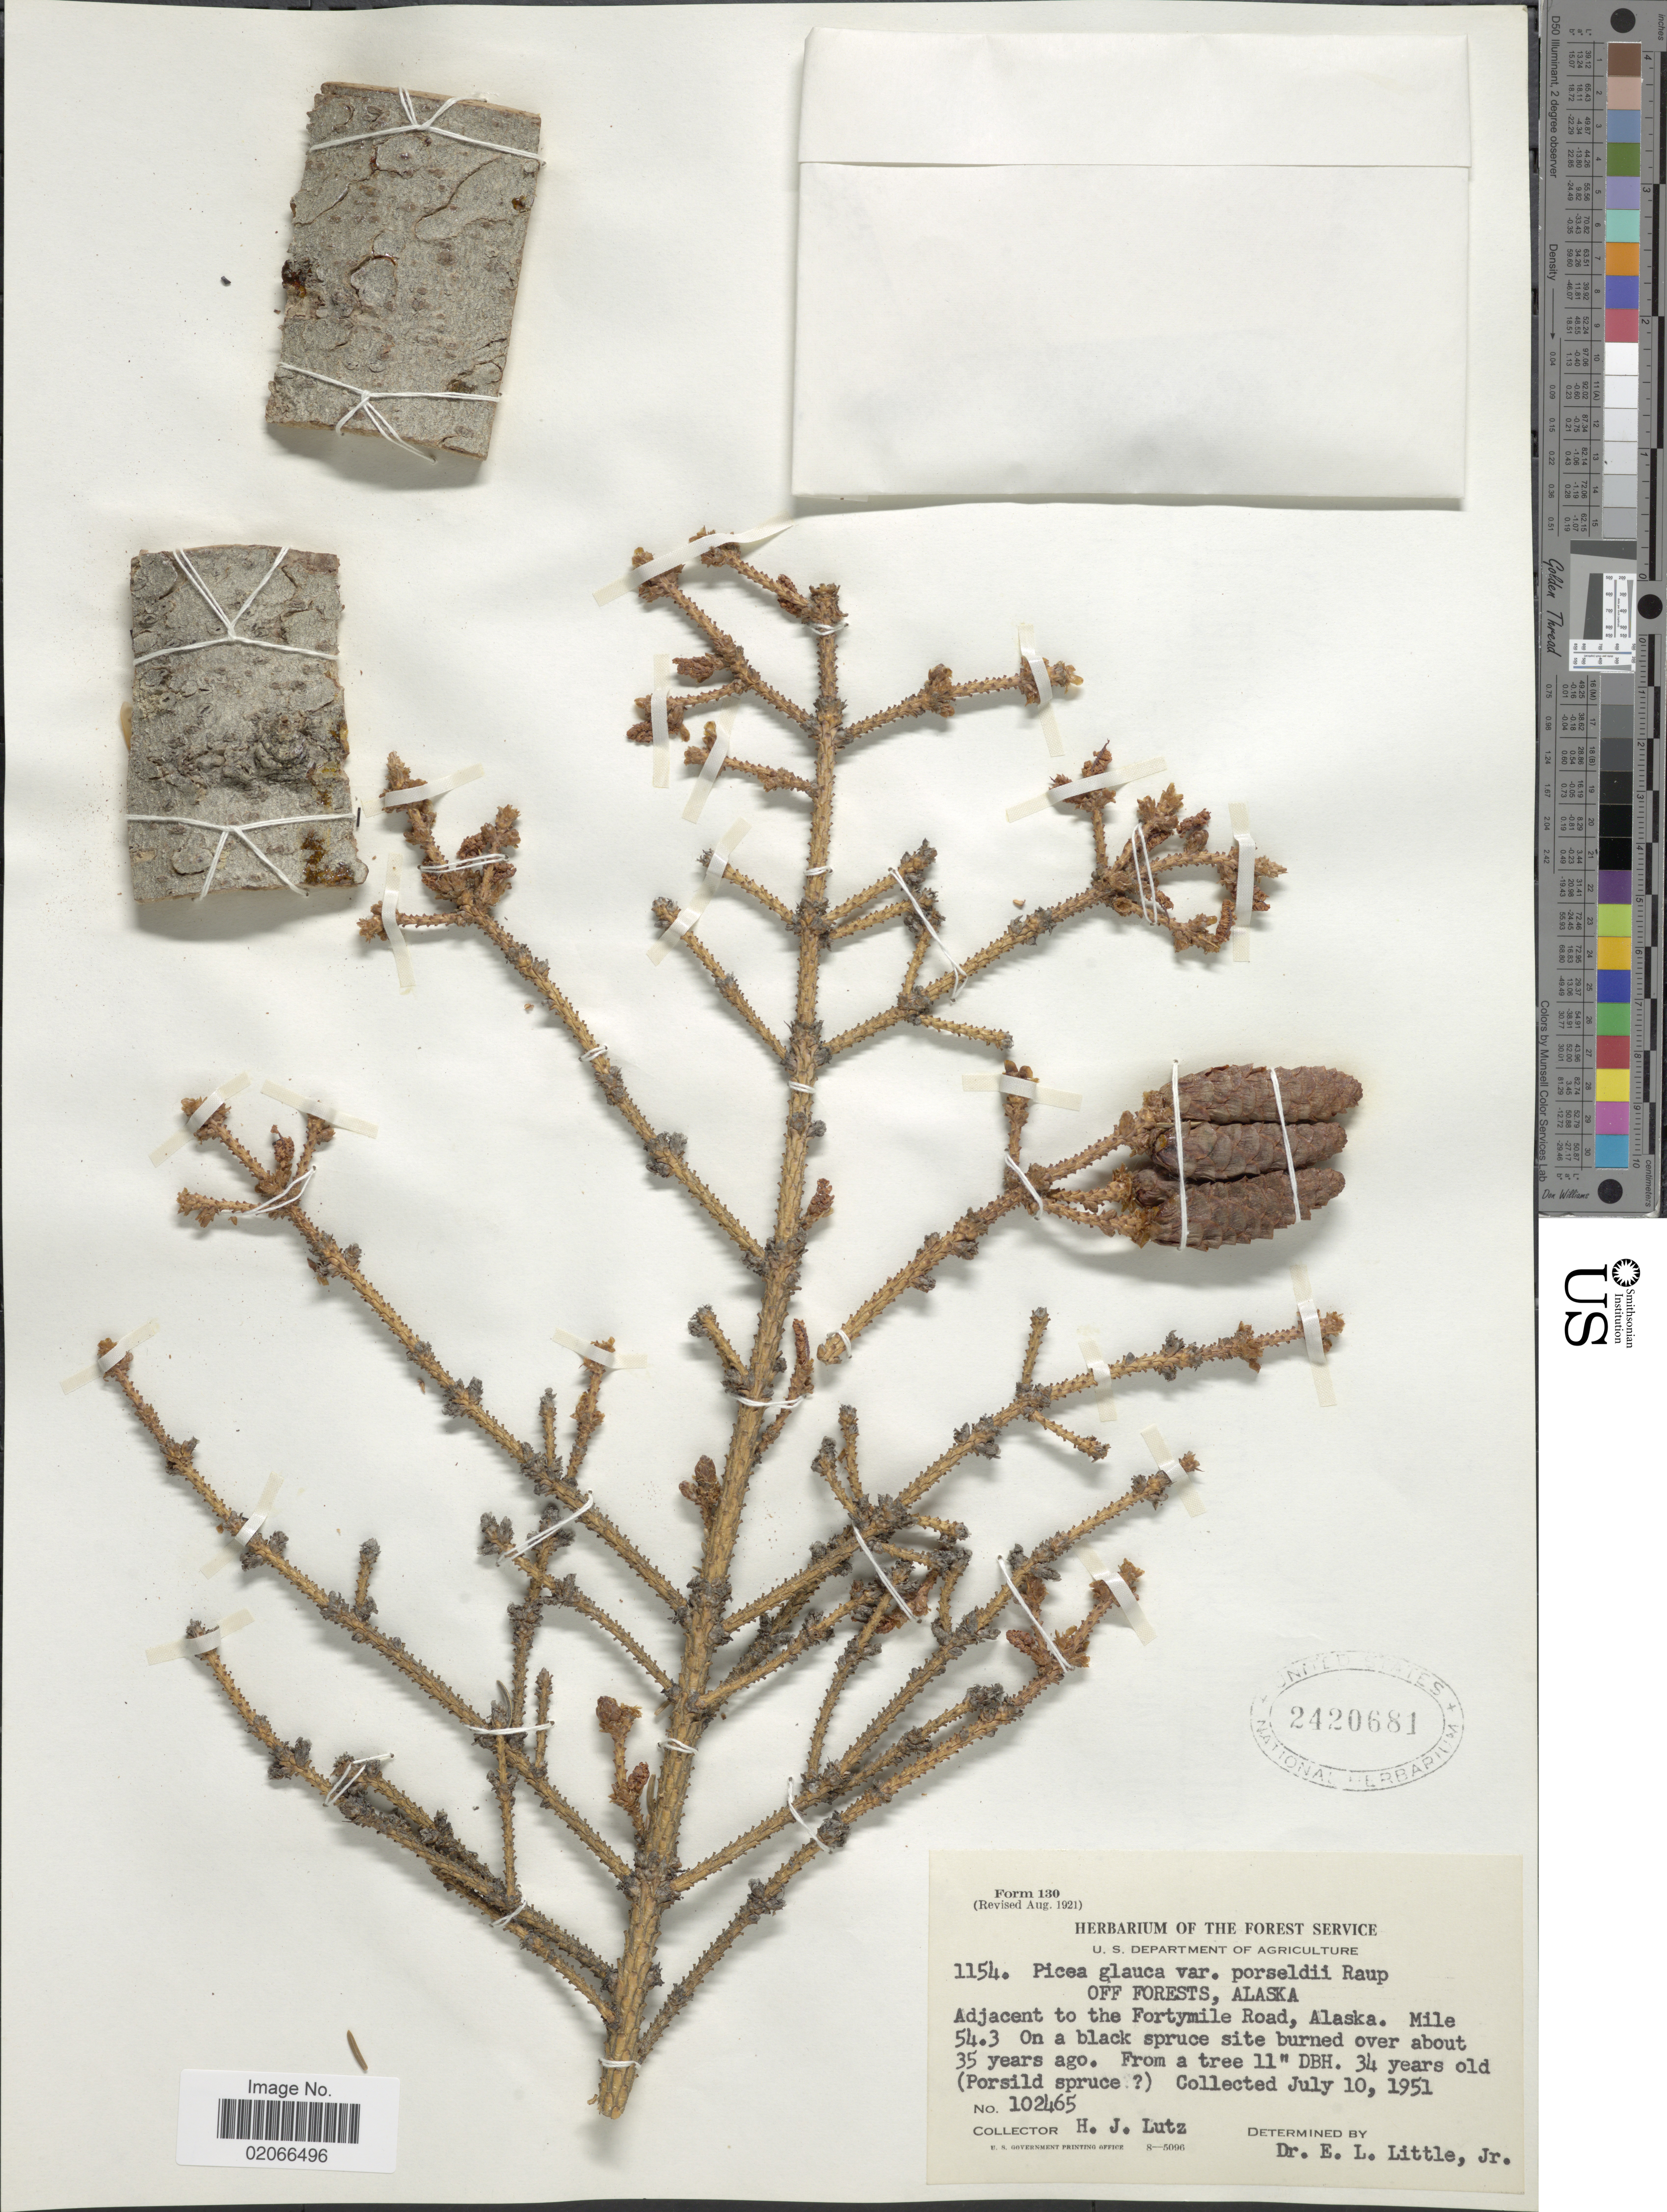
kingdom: Plantae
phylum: Tracheophyta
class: Pinopsida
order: Pinales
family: Pinaceae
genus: Picea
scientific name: Picea glauca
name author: (Moench) Voss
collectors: H. J. Lutz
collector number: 1154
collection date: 1951-07-10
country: United States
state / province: Alaska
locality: Fortymile Road, mile 54.3, on a black spruce site burned, Off Forests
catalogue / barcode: US 2420681